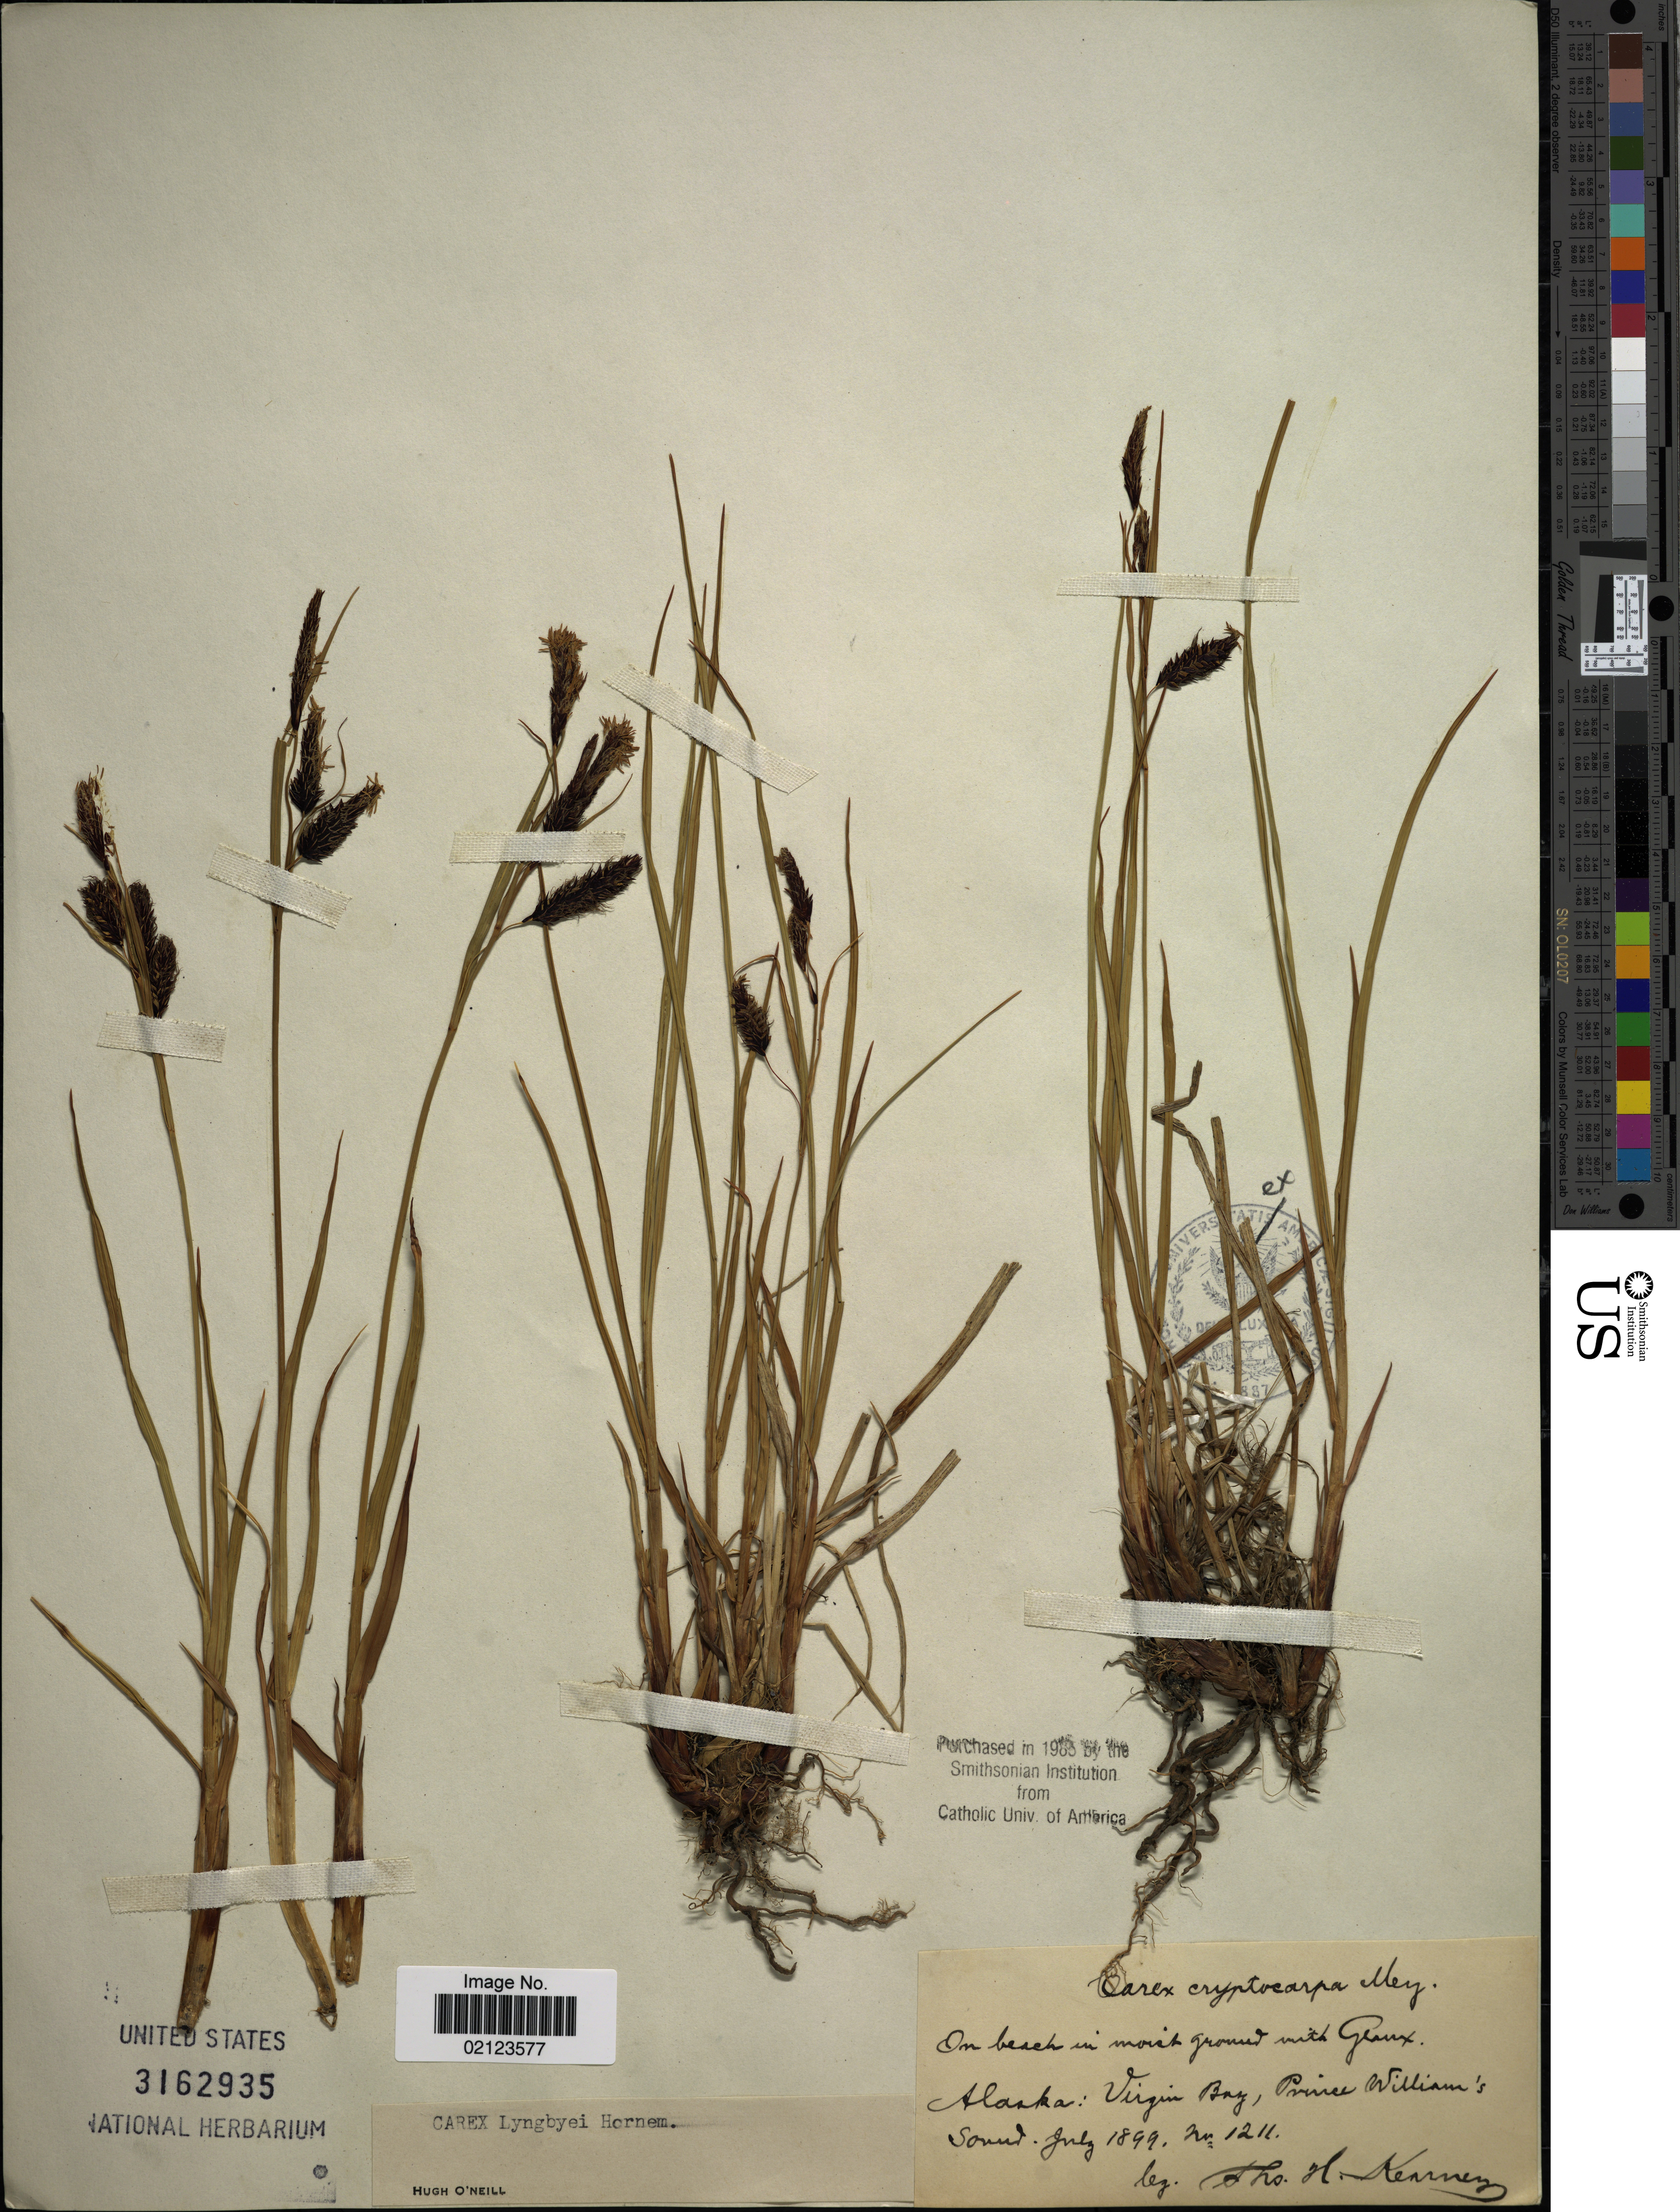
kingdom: Plantae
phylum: Tracheophyta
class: Liliopsida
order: Poales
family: Cyperaceae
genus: Carex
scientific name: Carex lyngbyei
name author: Hornem.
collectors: T. H. Kearney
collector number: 1211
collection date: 1899-07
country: United States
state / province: Alaska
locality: Alaska: Virgin Bay, Prince William's Sound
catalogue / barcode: US 3162935